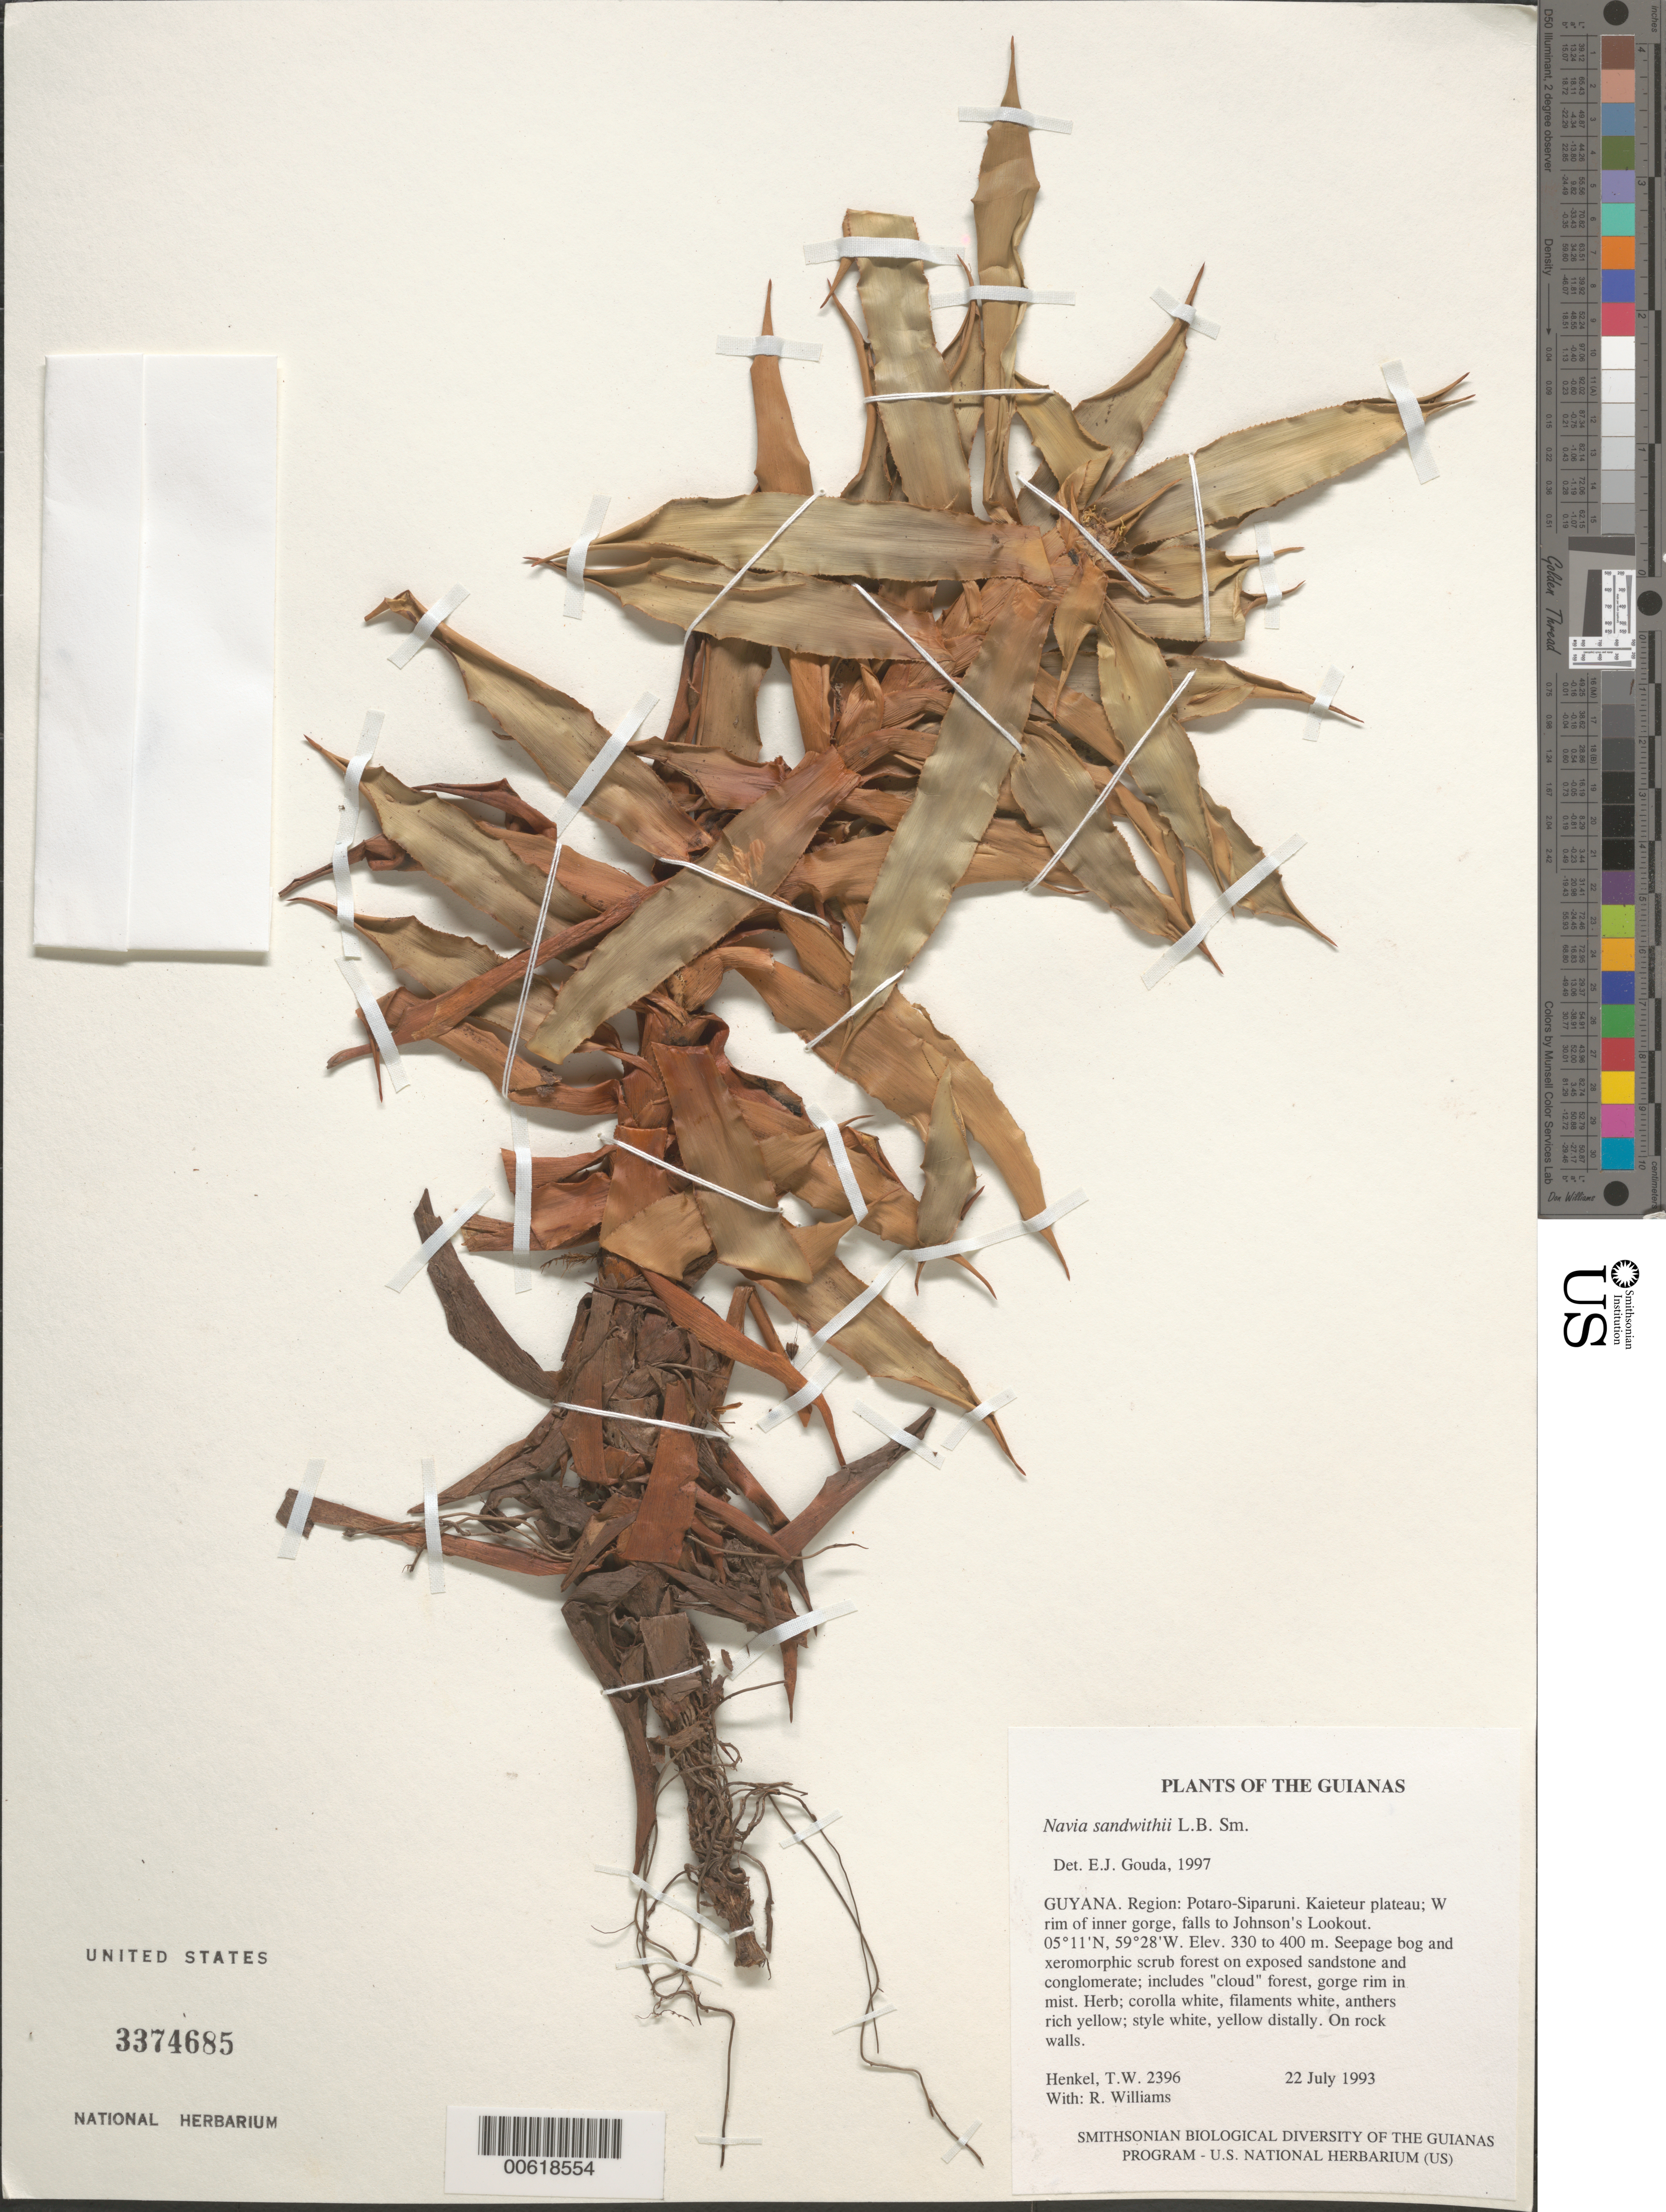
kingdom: Plantae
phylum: Tracheophyta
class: Liliopsida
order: Poales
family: Bromeliaceae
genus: Navia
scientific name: Navia sandwithii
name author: L.B. Sm.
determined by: Gouda, E. J.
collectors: T. Henkel & R. Williams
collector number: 2396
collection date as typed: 22 July 1993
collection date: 1993-07-22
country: Guyana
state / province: Potaro-Siparuni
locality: Kaieteur plateau; W rim of inner gorge, falls to Johnson's Lookout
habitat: Seepage bog and xeromorphic scrub forest on exposed sandstone and conglomerate; includes "cloud" forest, gorge rim in mist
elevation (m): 330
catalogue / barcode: US 3374685